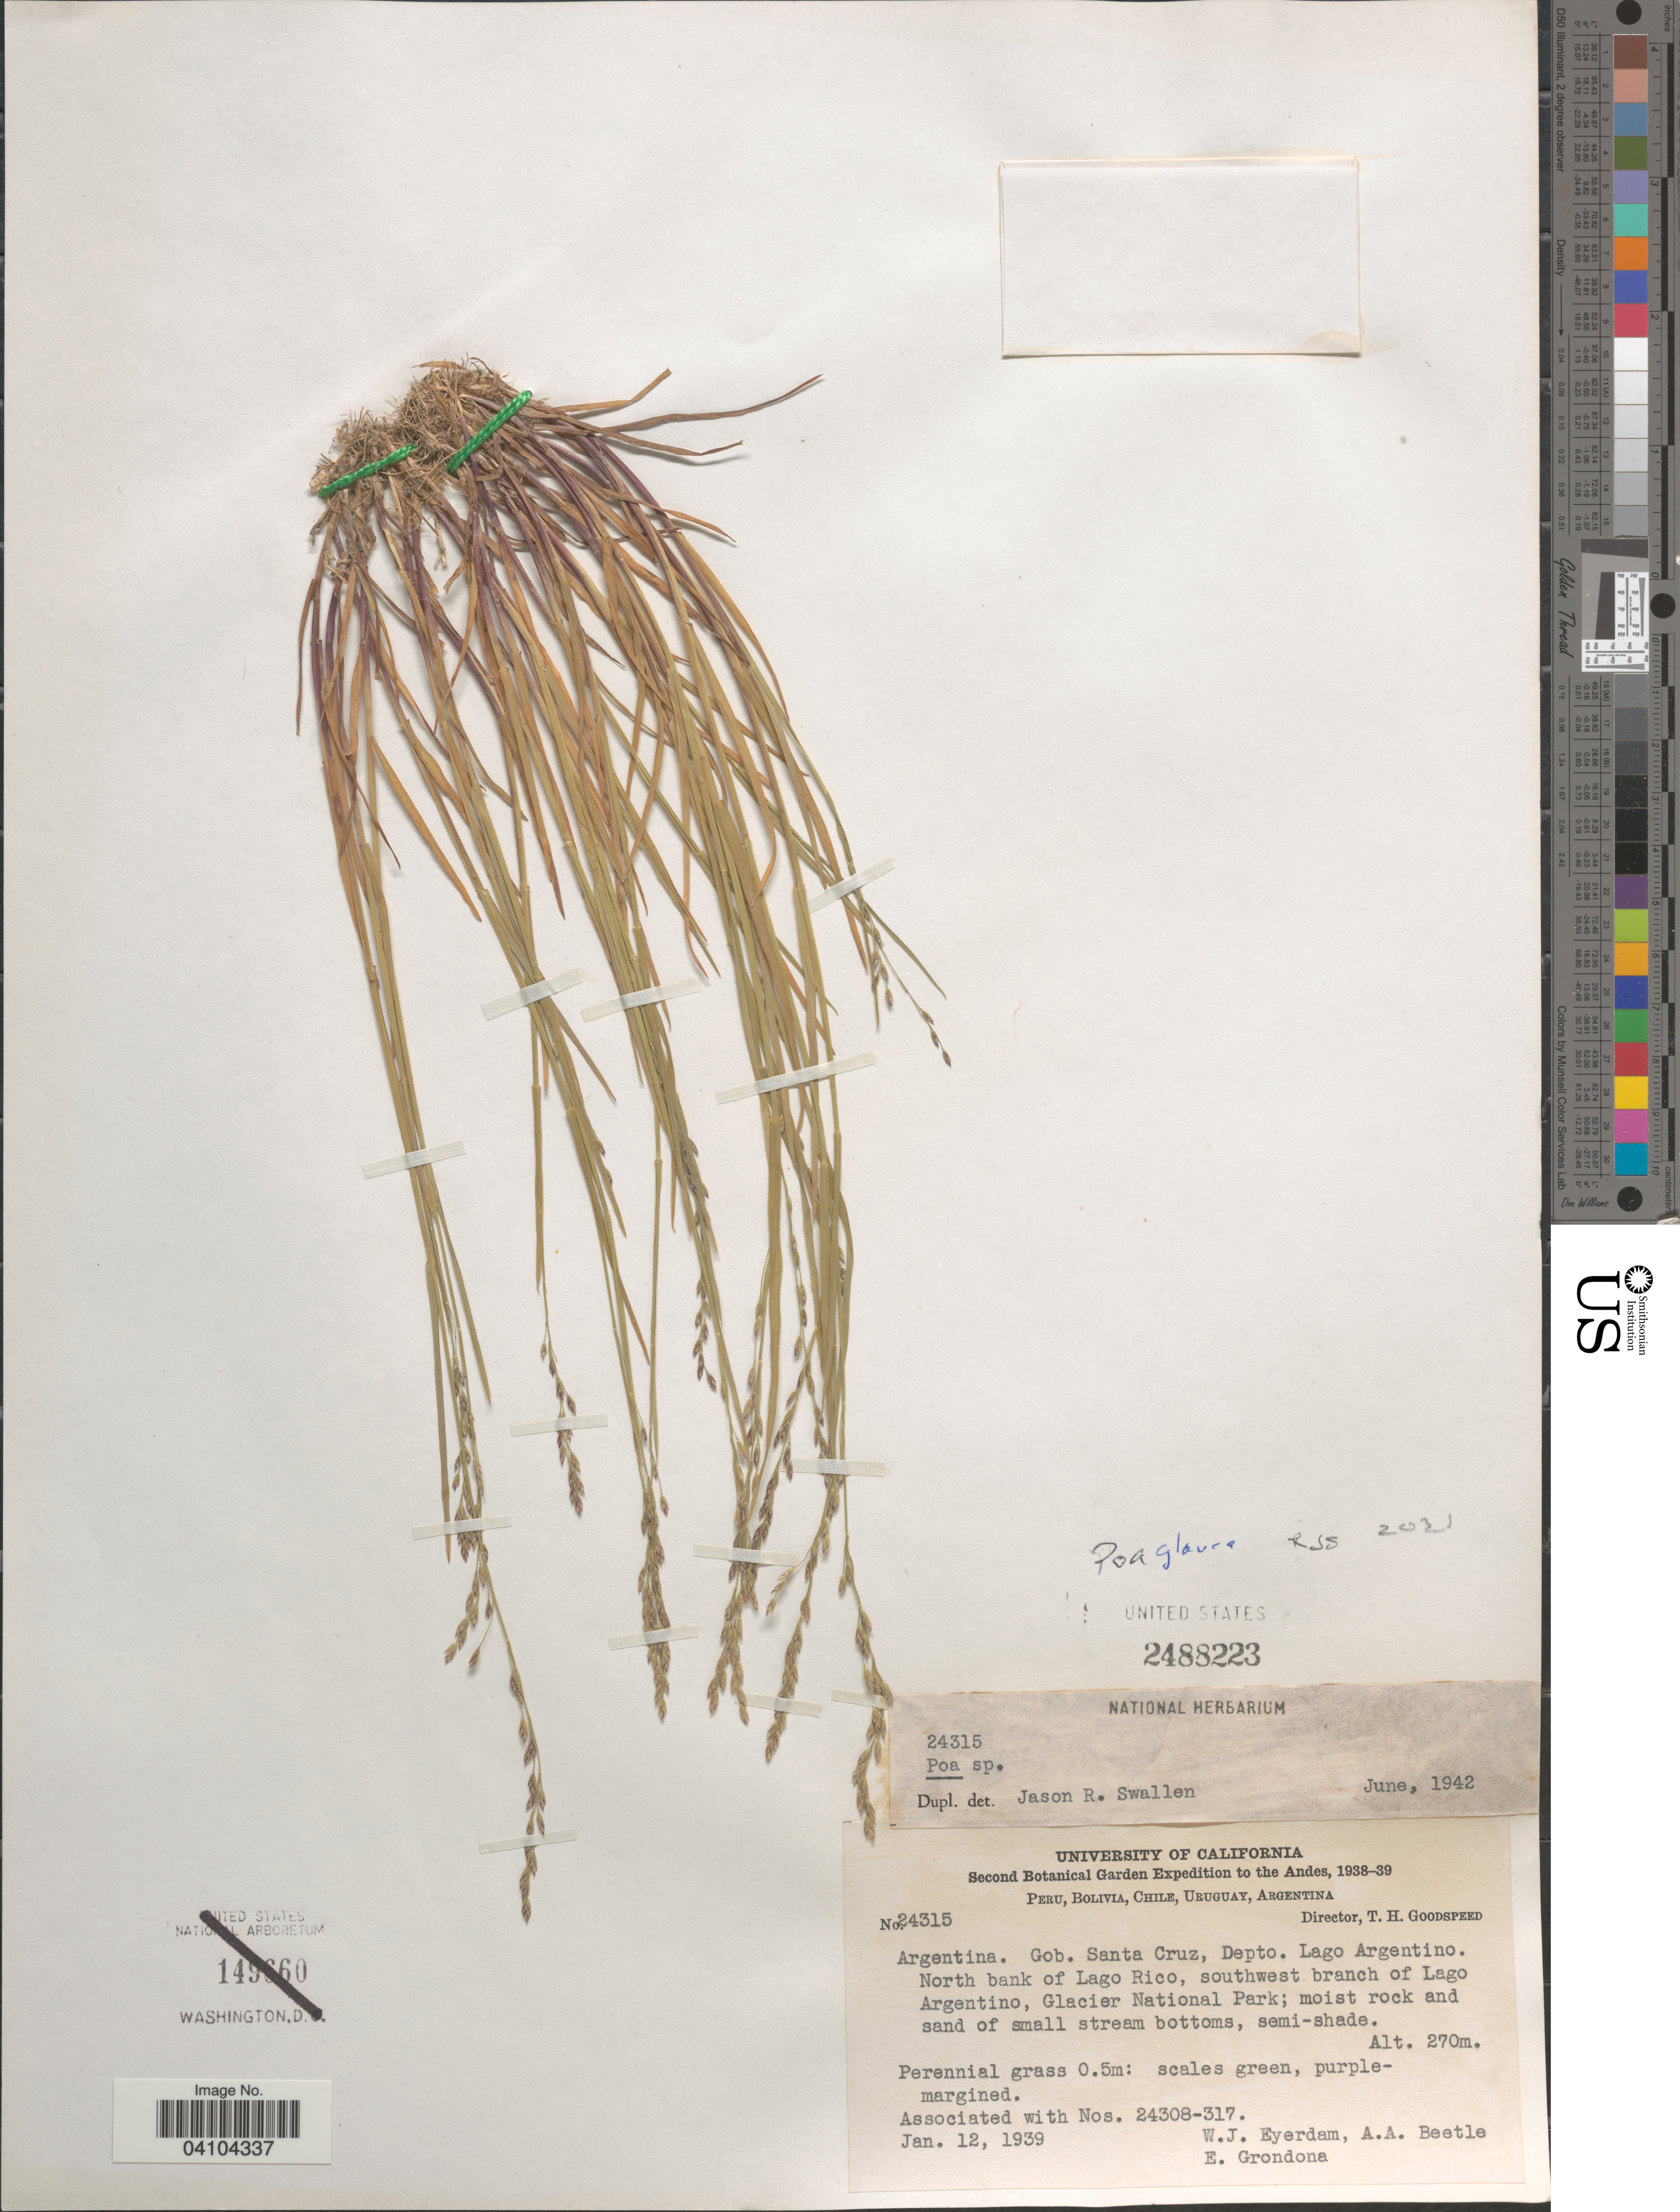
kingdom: Plantae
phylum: Tracheophyta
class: Liliopsida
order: Poales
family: Poaceae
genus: Poa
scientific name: Poa glauca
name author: Vahl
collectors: W. J. Eyerdam, A. A. Beetle & E. Grondona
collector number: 24315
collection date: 1939-01-12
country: Argentina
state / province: Santa Cruz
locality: Second Botanical Garden Expedition to the Andes, 1938-39. Gob. Santa Cruz, Depto. Lago Argentino. North bank of Lago Rico, southwest branch of Lago Argentino, Glacier National Park.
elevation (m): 270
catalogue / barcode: US 2488223